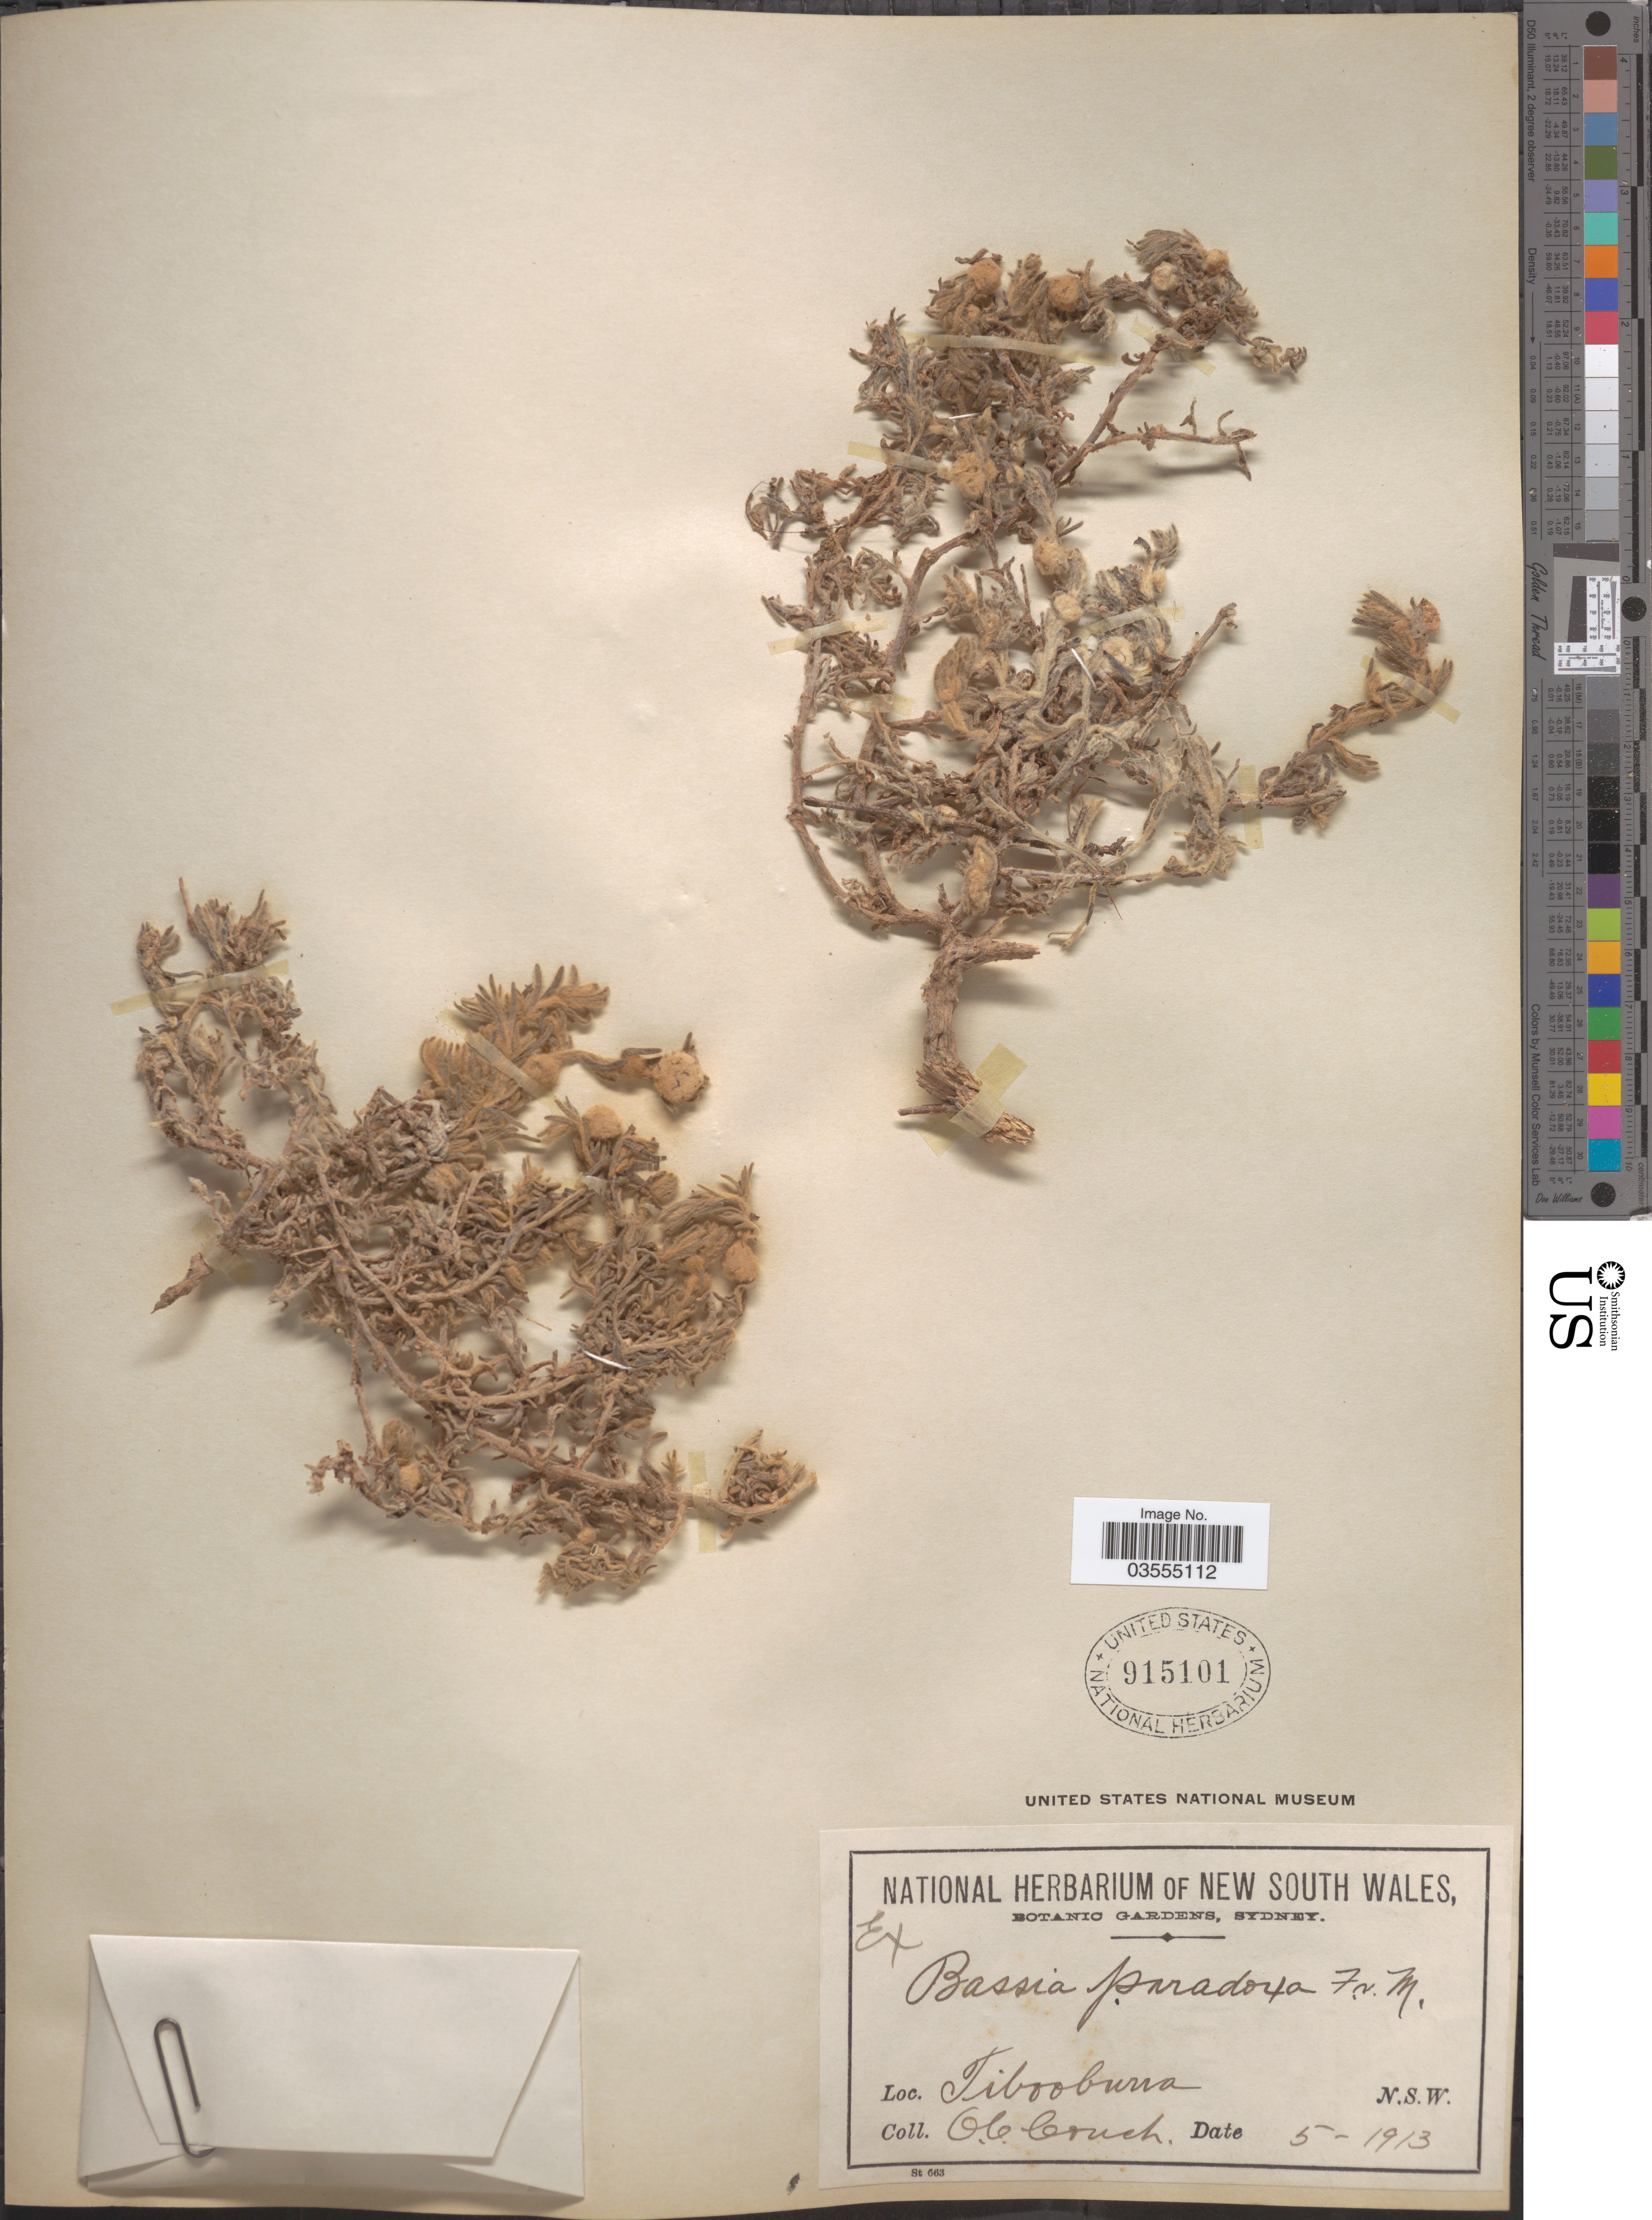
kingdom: Plantae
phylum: Tracheophyta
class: Magnoliopsida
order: Caryophyllales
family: Amaranthaceae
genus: Dissocarpus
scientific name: Dissocarpus paradoxus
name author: (R. Br.) F. Muell. ex Ulbr.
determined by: Wilson, Paul G.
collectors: O. Couch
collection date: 1913-05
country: Australia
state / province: New South Wales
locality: Tibooburra.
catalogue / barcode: US 915101